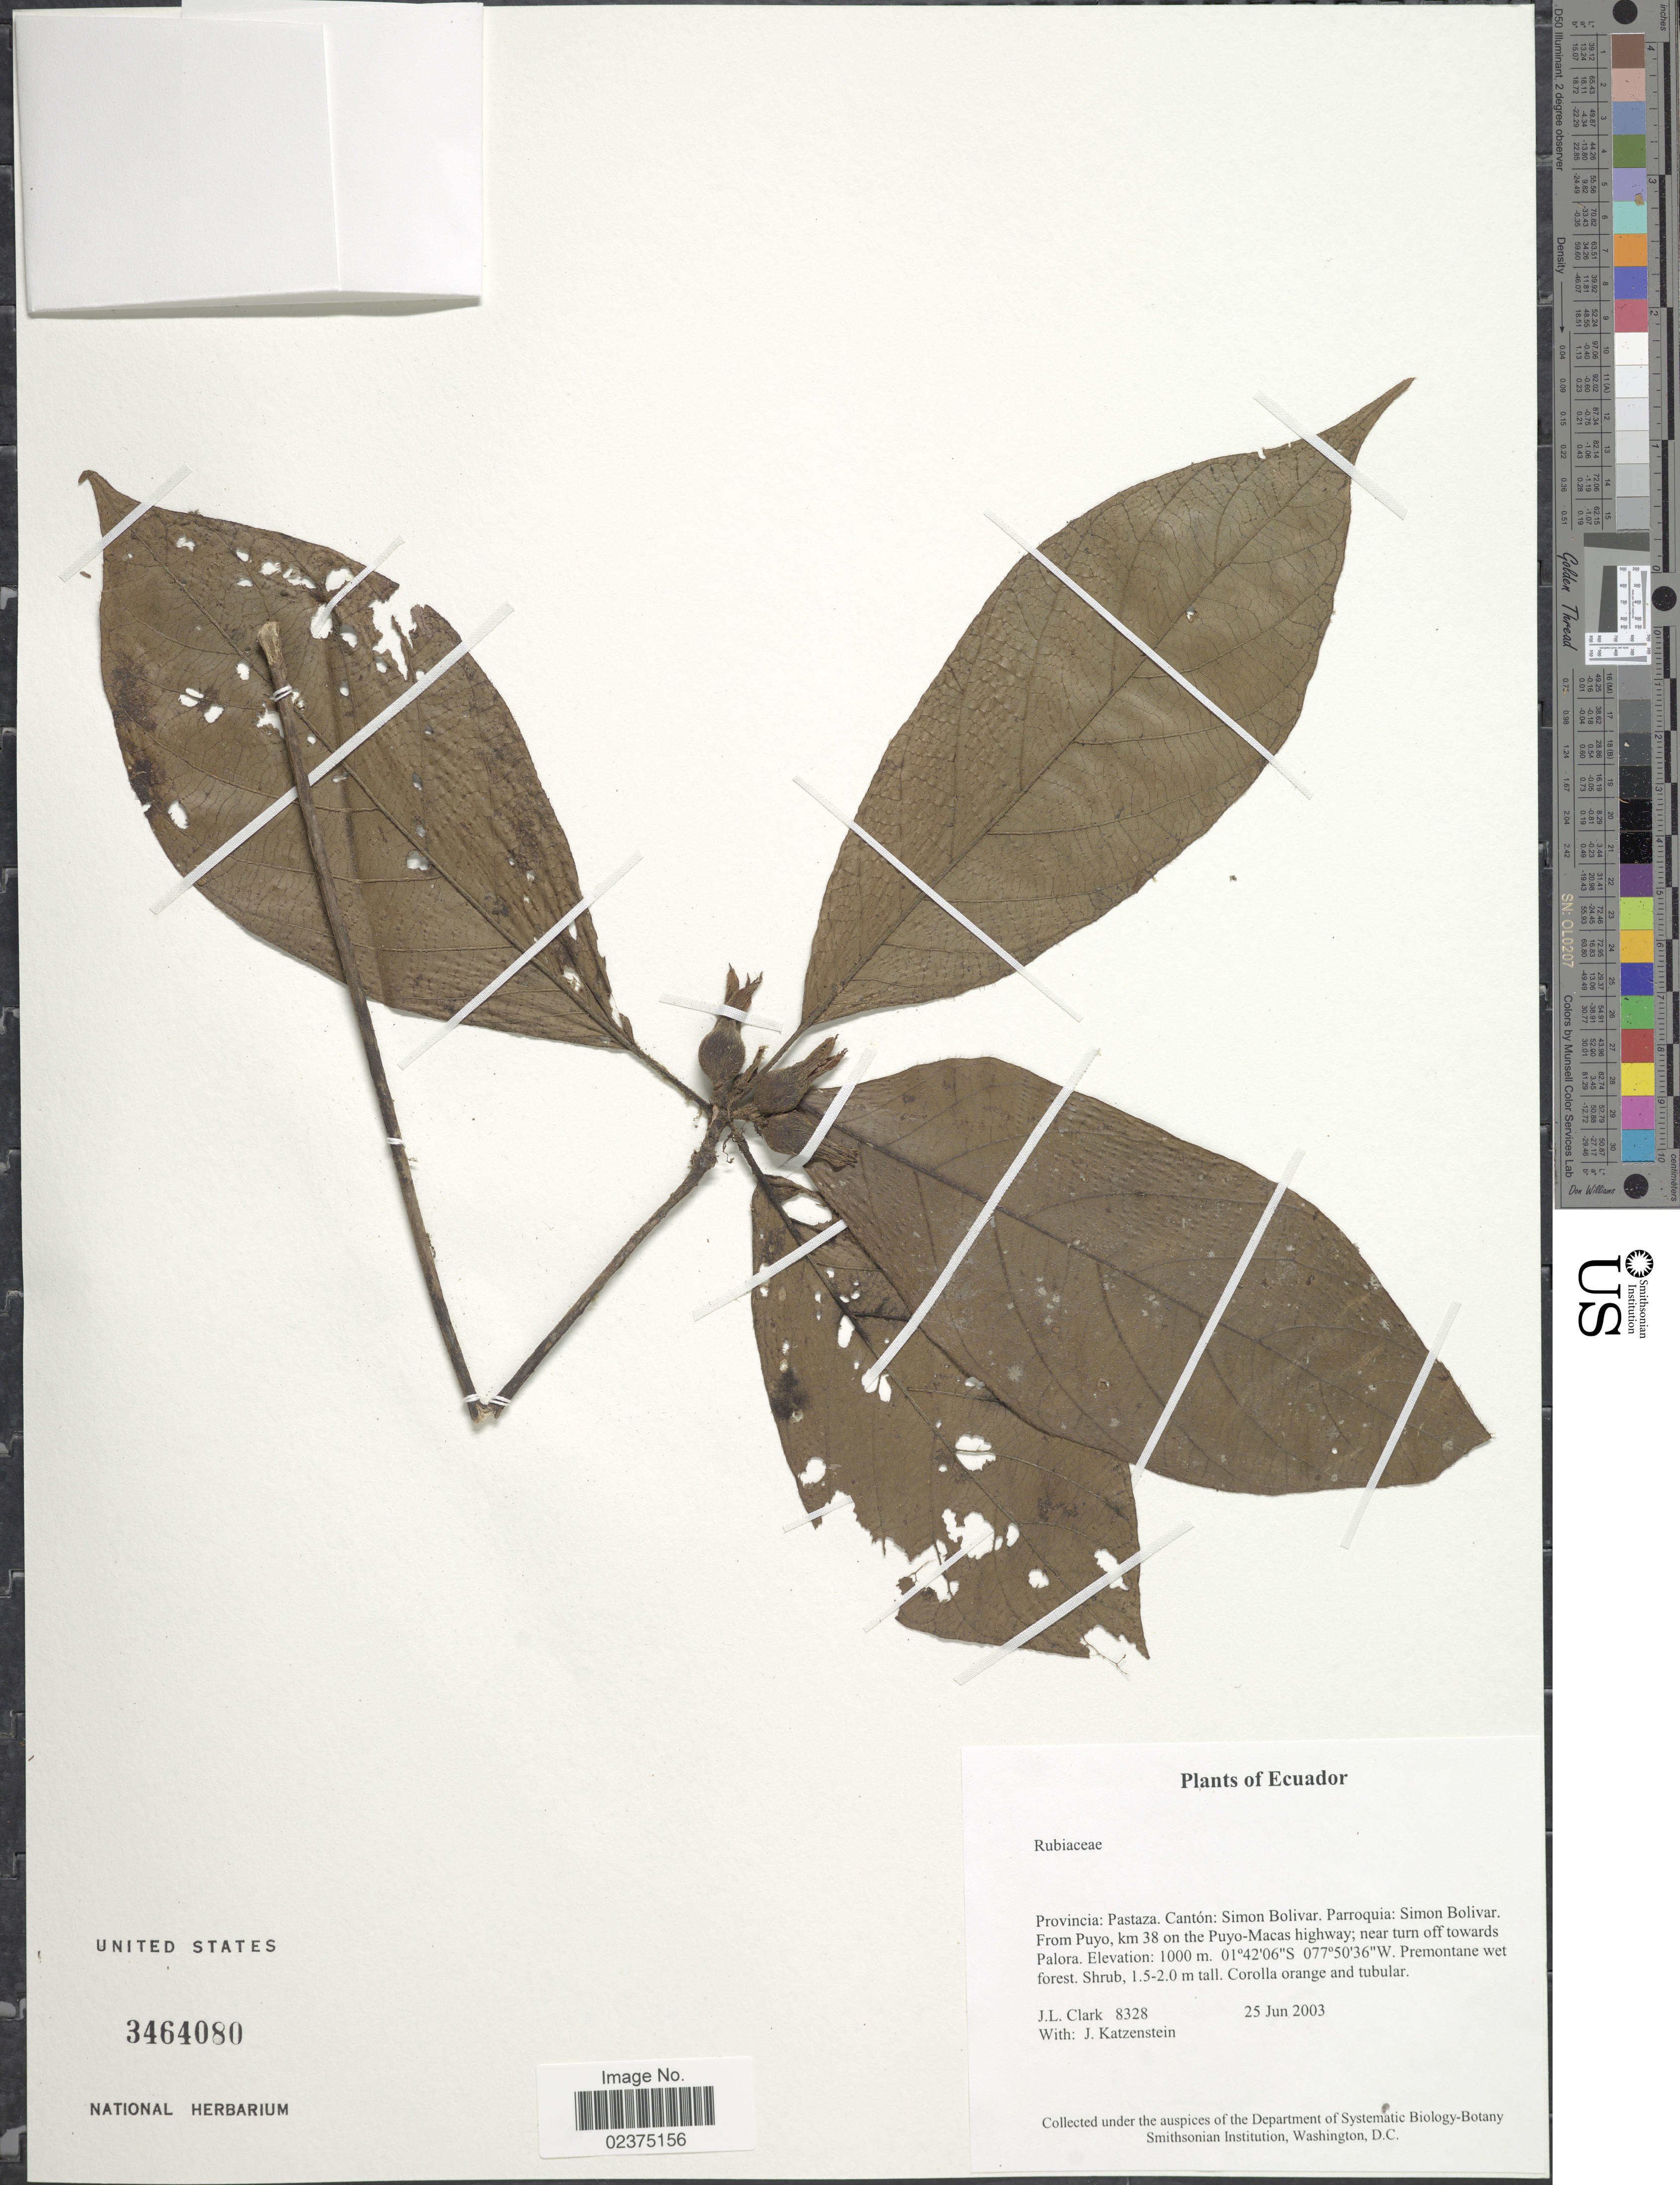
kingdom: Plantae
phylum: Tracheophyta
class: Magnoliopsida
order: Gentianales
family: Rubiaceae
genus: Hippotis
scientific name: Hippotis sp.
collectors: J. L. Clark & J. Katzenstein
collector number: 8328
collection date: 2003-06-25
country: Ecuador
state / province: Pastaza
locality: Cantón: Sinom Bolivar, Parroquia: Simon Bolivar. From Puyo, km 38 on the Puyo-Macas highway; near turn off towards Palora. Premontane wet forest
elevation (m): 1000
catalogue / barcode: US 3464080